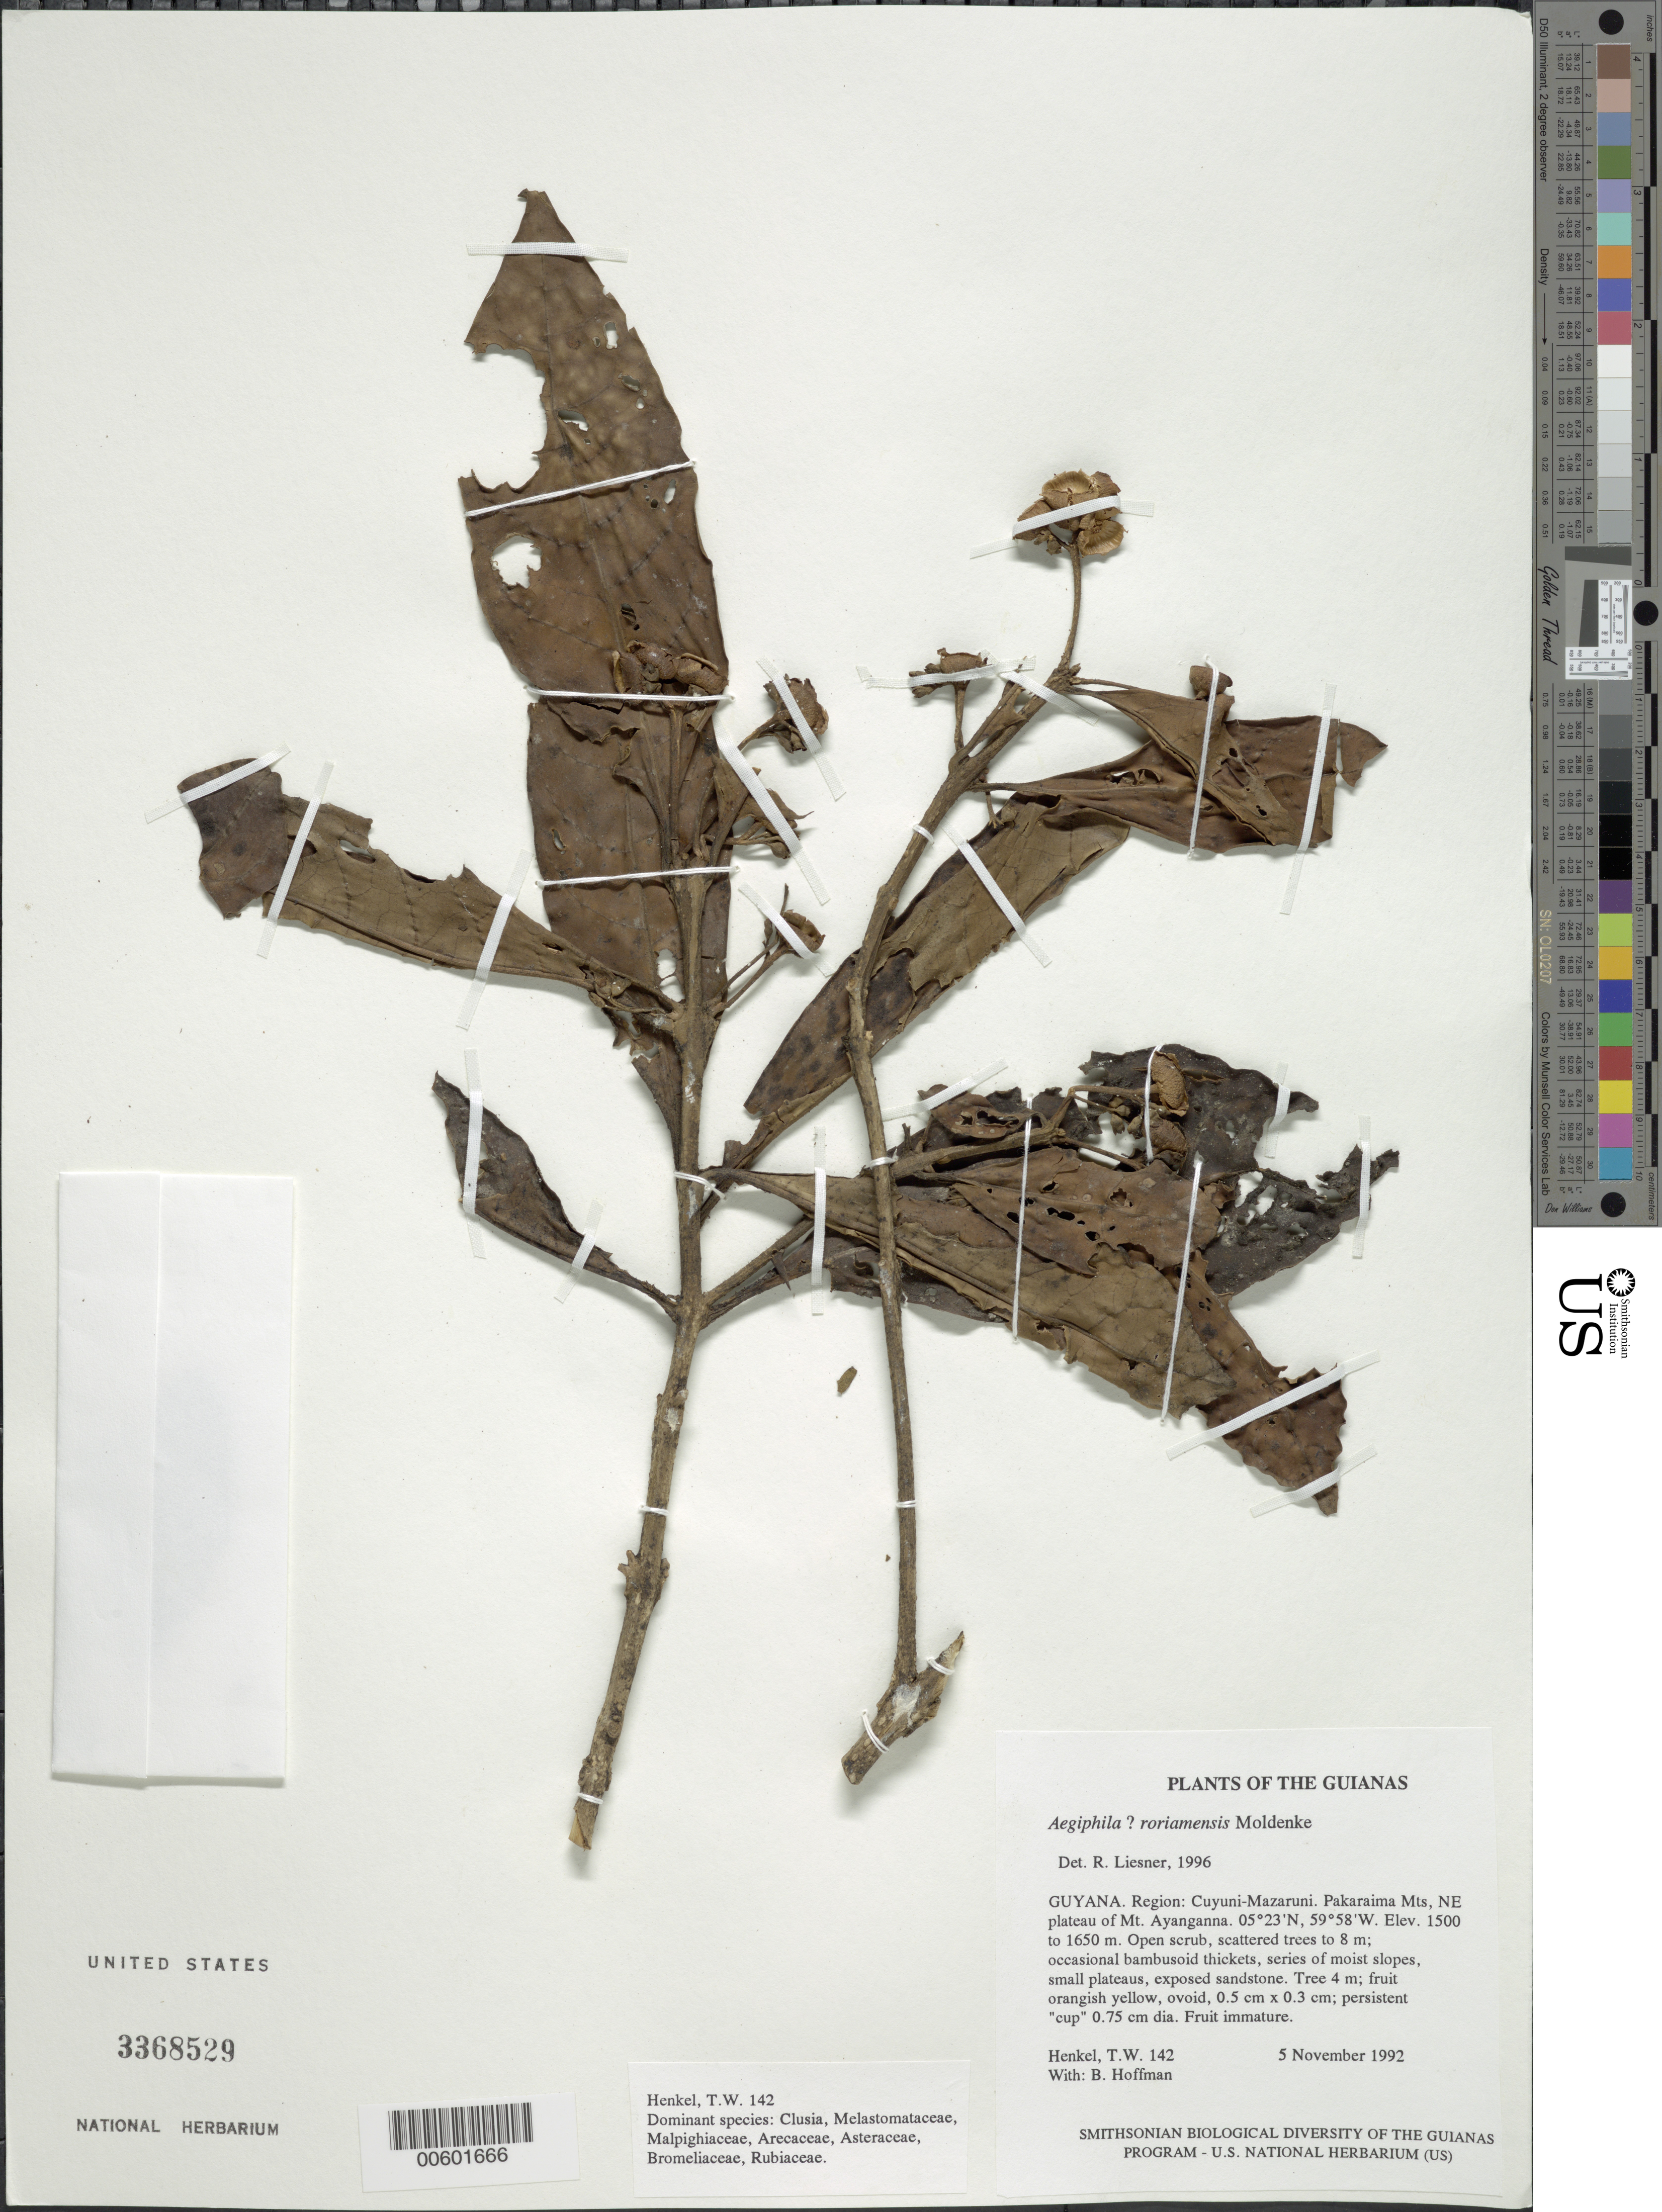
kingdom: Plantae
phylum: Tracheophyta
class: Magnoliopsida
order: Lamiales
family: Lamiaceae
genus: Aegiphila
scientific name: Aegiphila roraimensis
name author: Moldenke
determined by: Liesner, R. L.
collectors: T. Henkel & B. Hoffman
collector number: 142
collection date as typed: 5 November 1992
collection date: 1992-11-05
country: Guyana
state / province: Cuyuni-Mazaruni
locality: Pakaraima Mts, NE plateau of Mt. Ayanganna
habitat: Open scrub, scattered trees to 8 m; occasional bambusoid thickets, series of moist slopes, small plateaus, exposed sandstone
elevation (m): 1500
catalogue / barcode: US 3368529